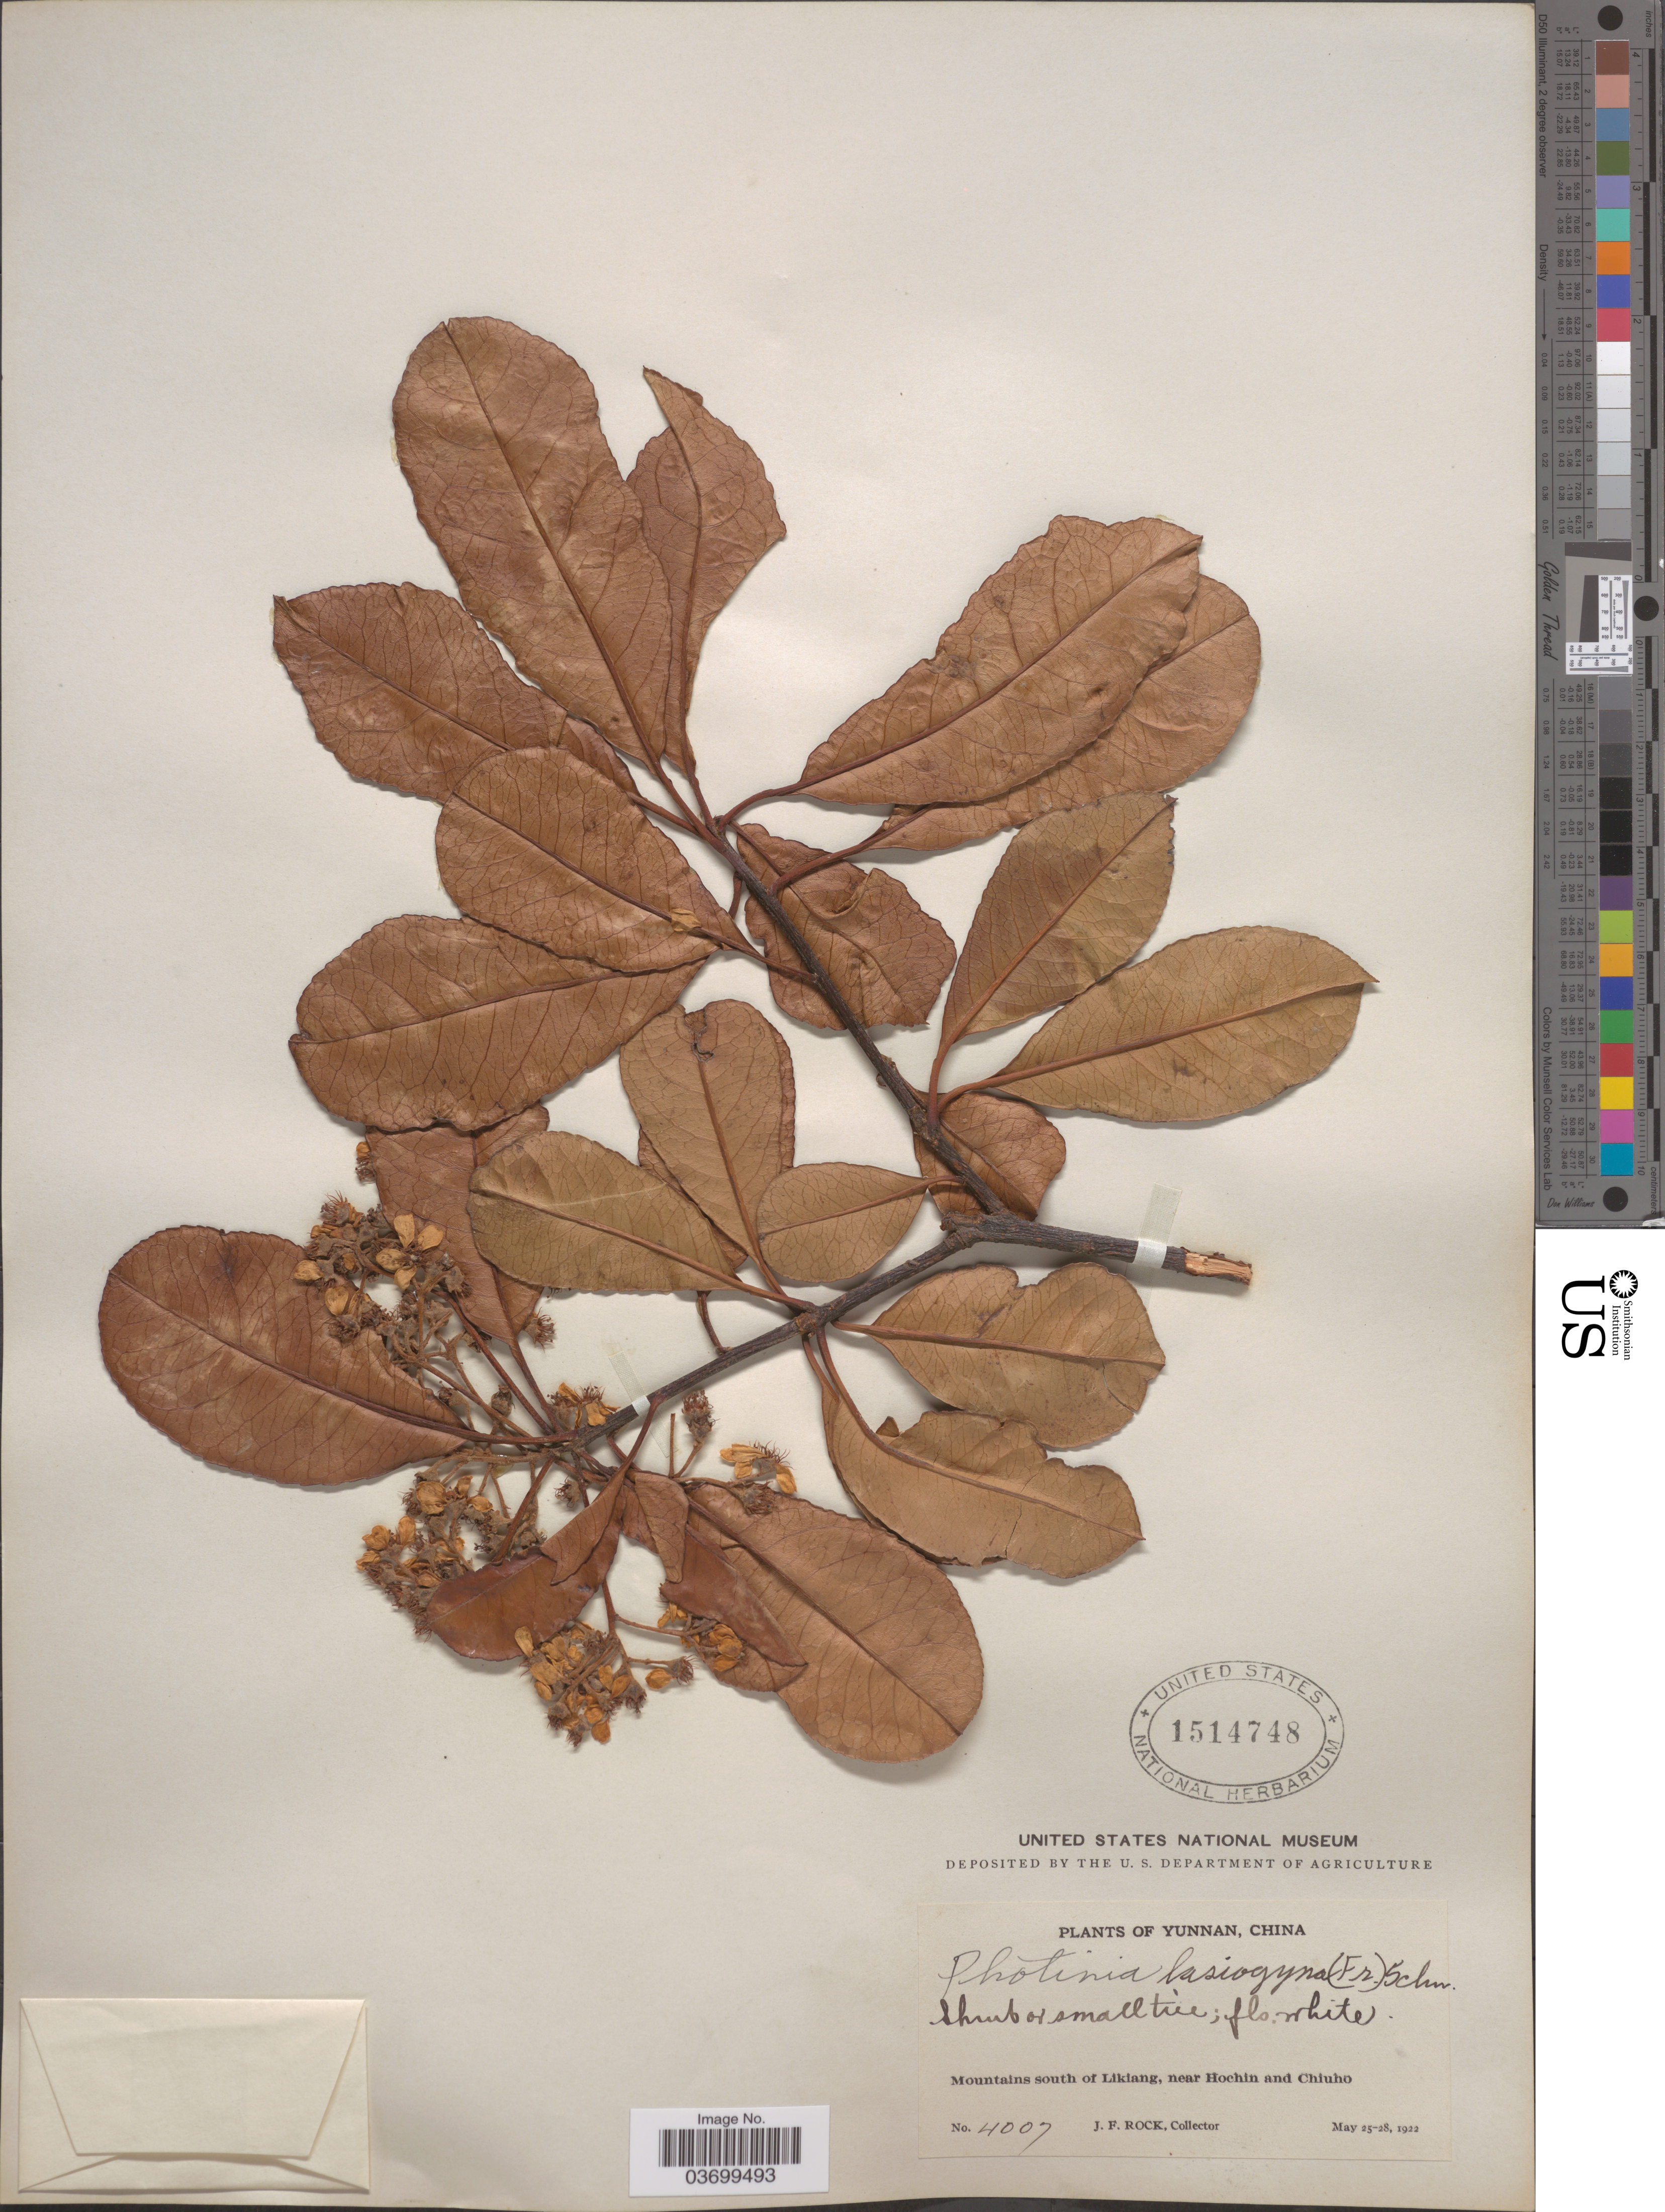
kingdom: Plantae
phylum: Tracheophyta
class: Magnoliopsida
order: Rosales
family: Rosaceae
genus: Photinia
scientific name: Photinia lasiogyna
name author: (Franch.) C.K. Schneid.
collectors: J. Rock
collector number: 4007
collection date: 1922-05-25/1922-05-28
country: China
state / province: Yunnan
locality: Mountains south of Likiang, near Hochin and Chiuho [interpreted].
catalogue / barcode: US 1514748